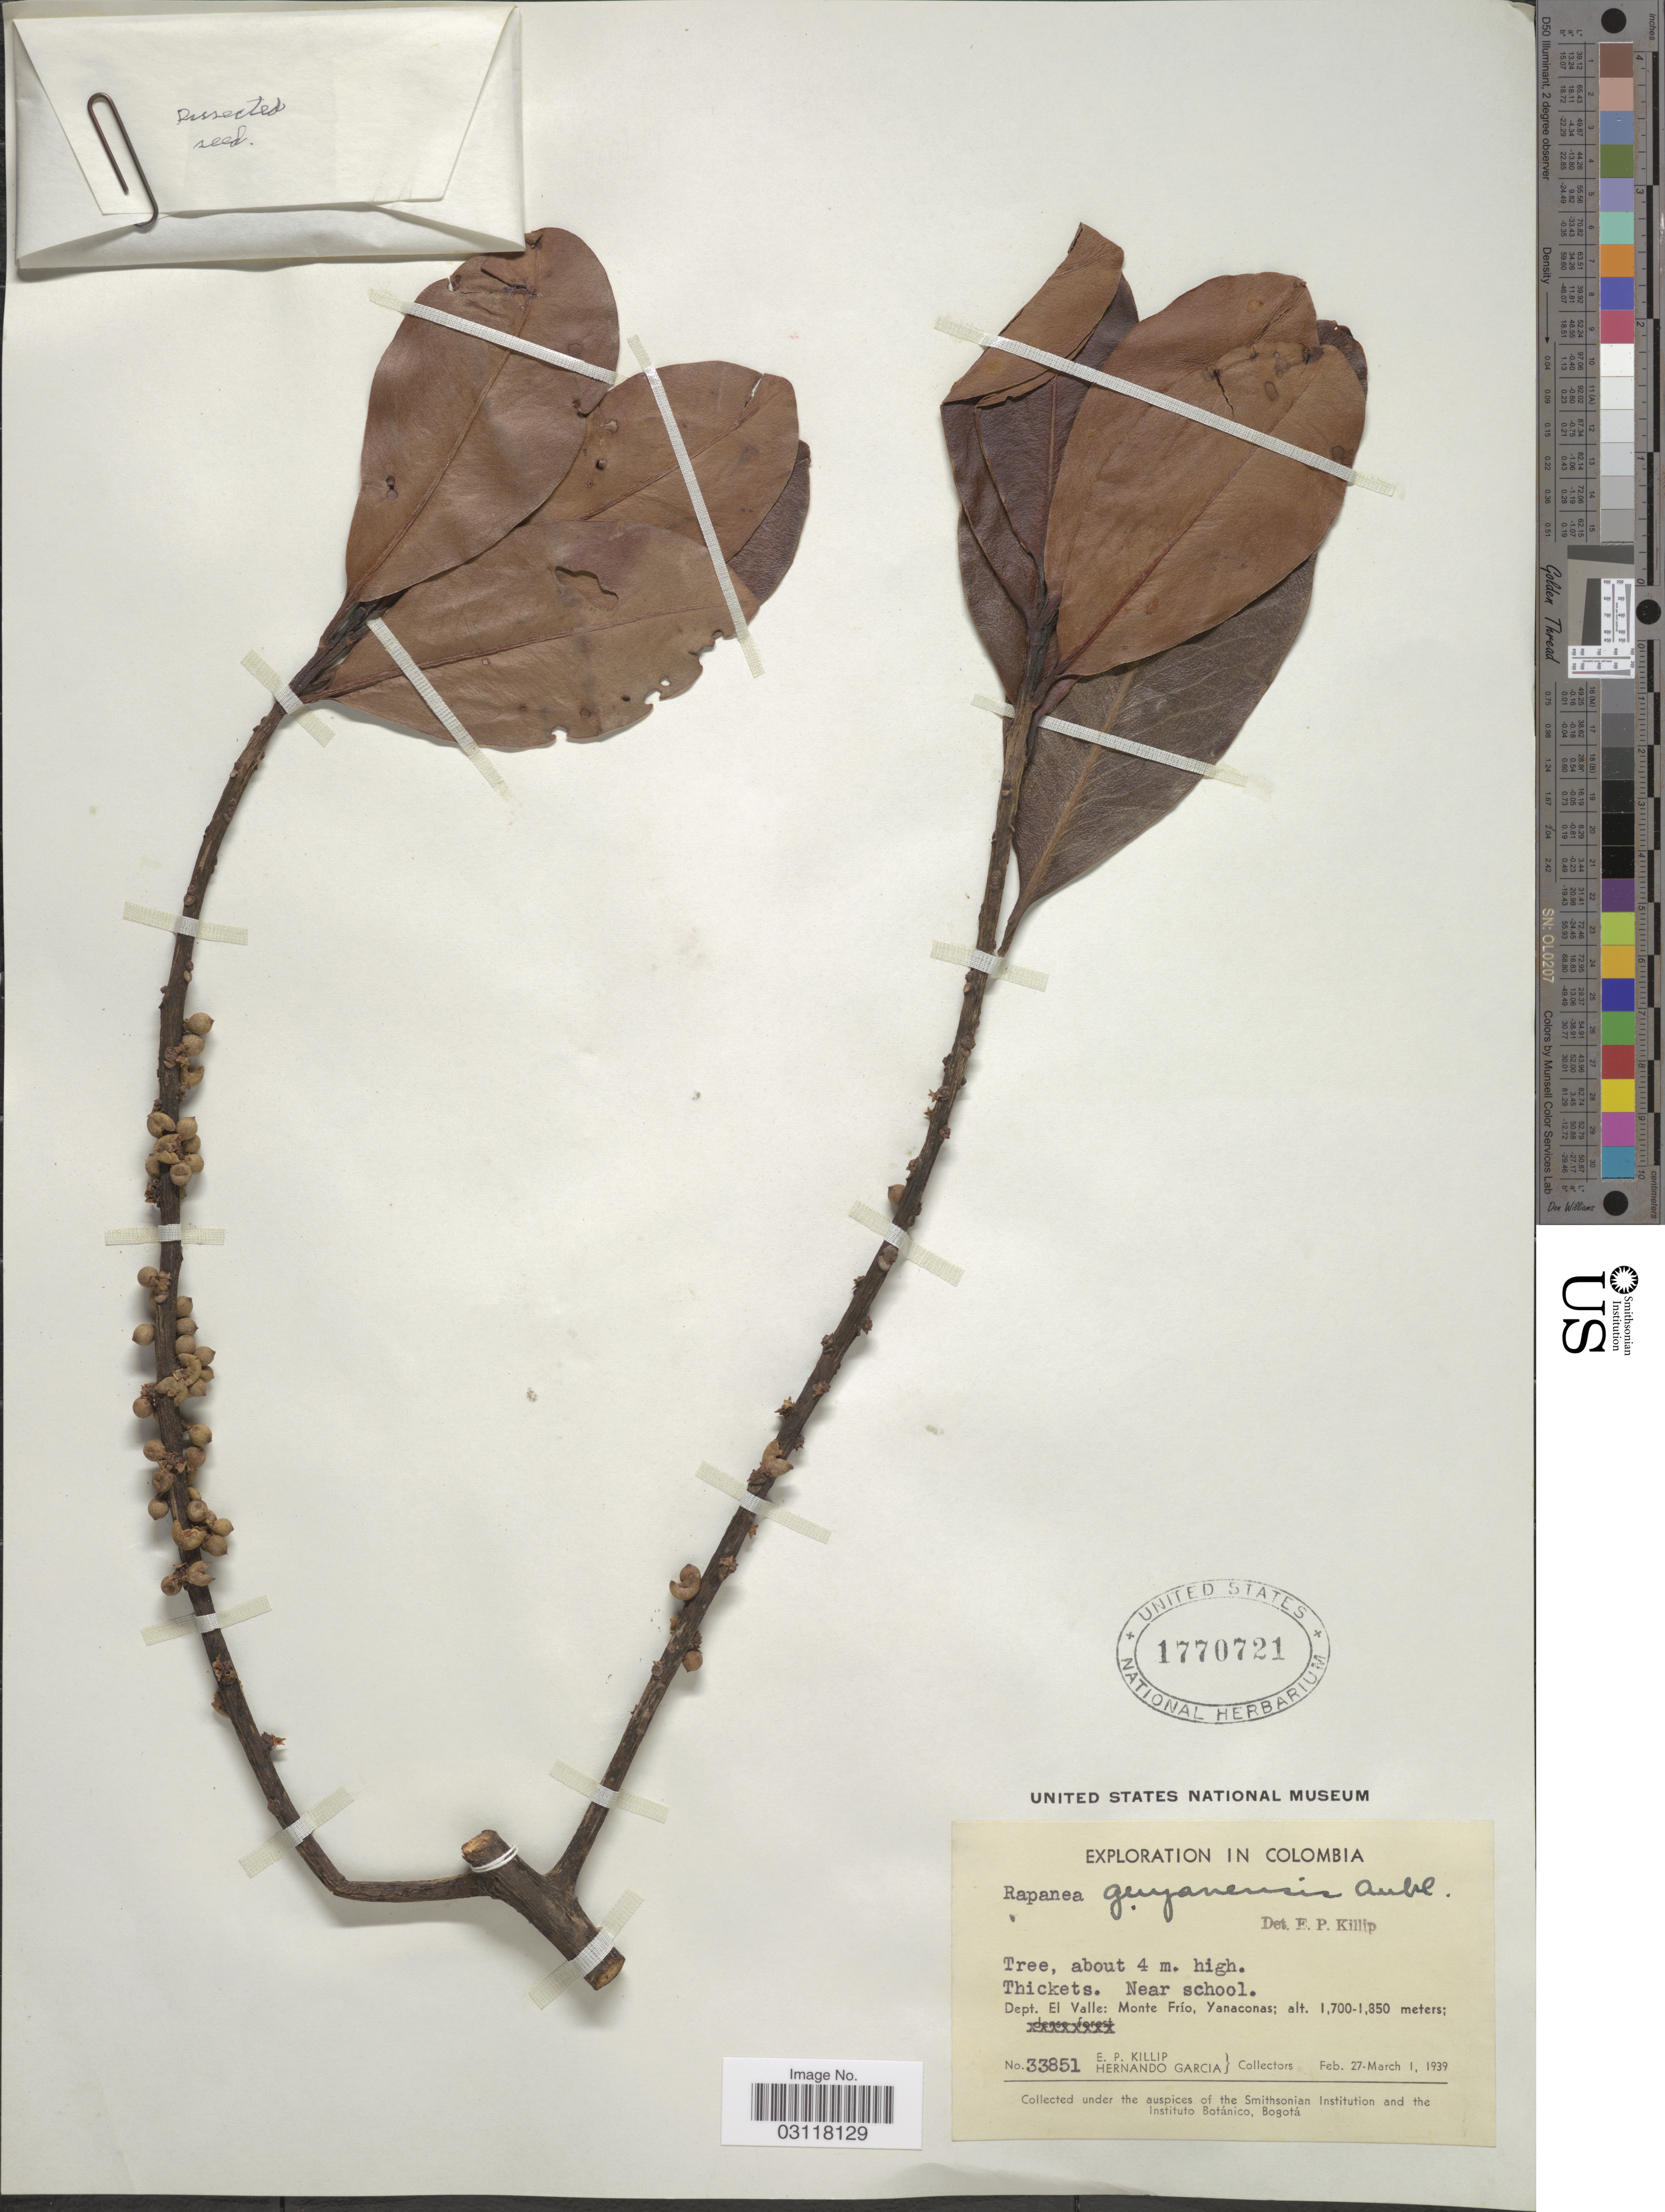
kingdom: Plantae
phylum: Tracheophyta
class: Magnoliopsida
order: Ericales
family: Primulaceae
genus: Rapanea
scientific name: Rapanea guianensis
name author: Aubl.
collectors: E. P. Killip & H. Garcia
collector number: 33851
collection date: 1939-02-27/1939-03-01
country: Colombia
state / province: Valle del Cauca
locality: Near School, Dept. El Valle: Monte Frío, Yanaconas.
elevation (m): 1700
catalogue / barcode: US 1770721